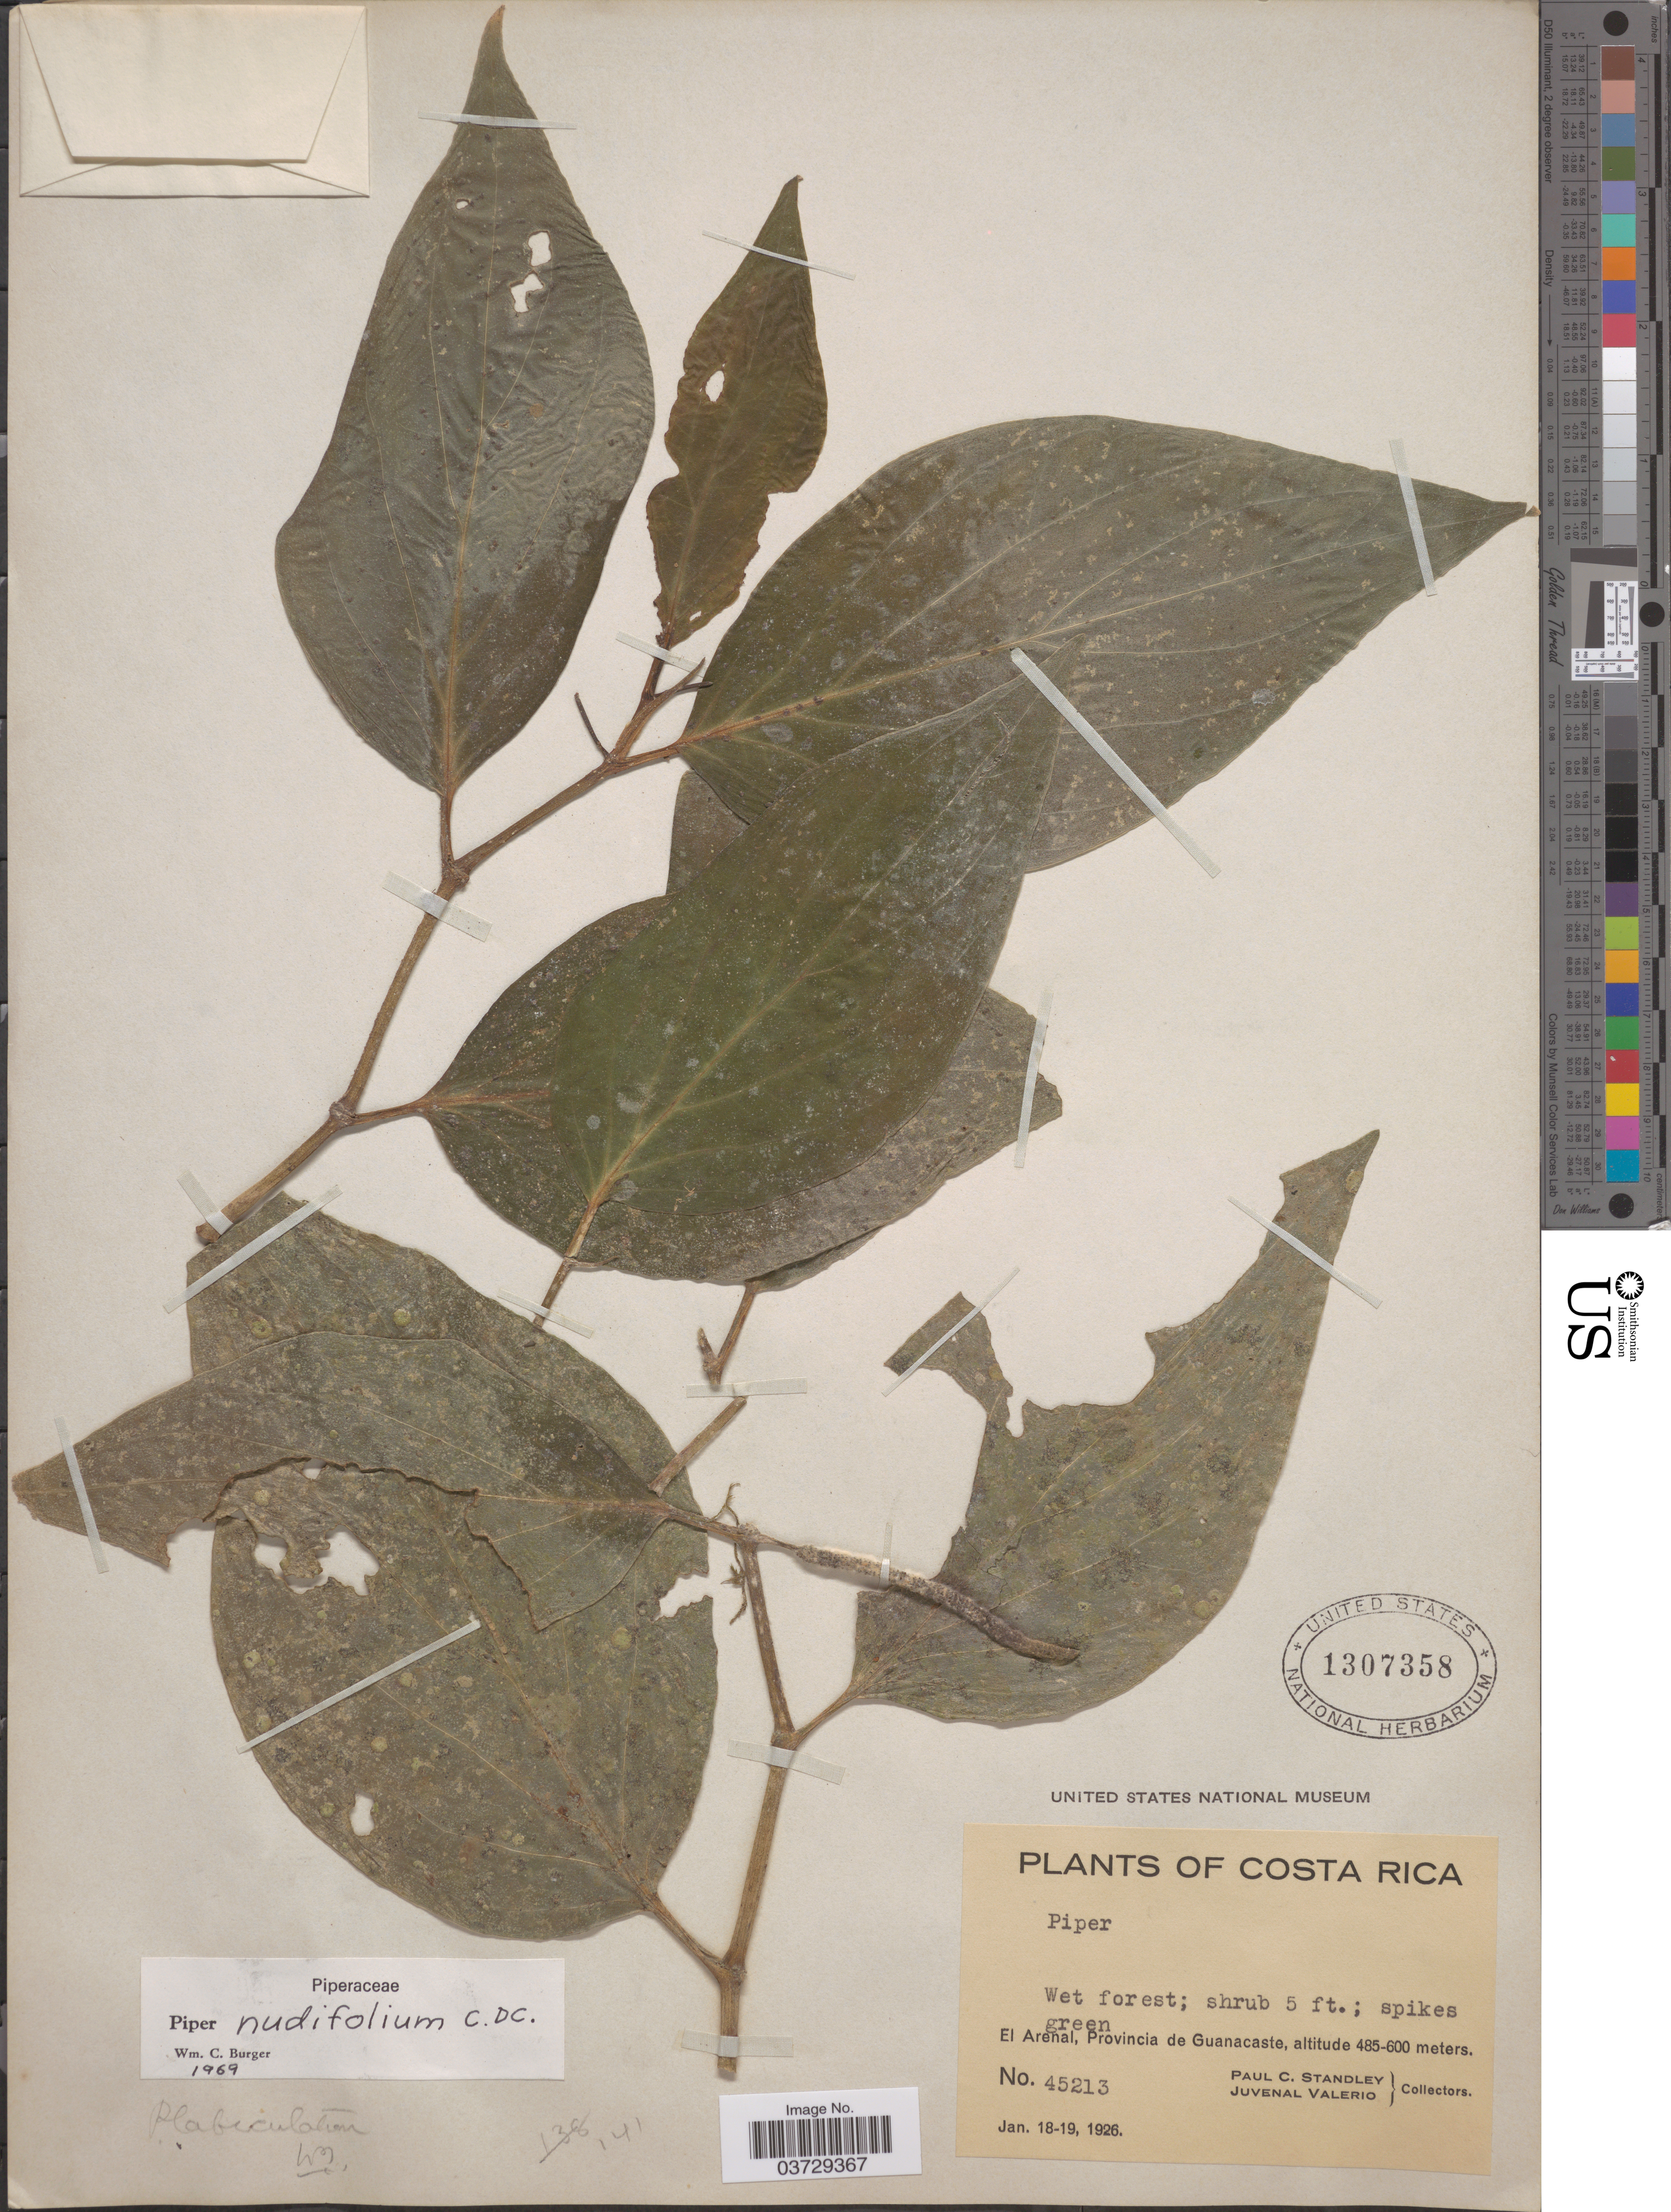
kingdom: Plantae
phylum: Tracheophyta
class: Magnoliopsida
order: Piperales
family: Piperaceae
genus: Piper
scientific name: Piper nudifolium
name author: C. DC.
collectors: P. C. Standley & J. Valerio R.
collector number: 45213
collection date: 1926-01-18/1926-01-19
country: Costa Rica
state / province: Guanacaste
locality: El Arenal.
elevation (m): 485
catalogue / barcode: US 1307358